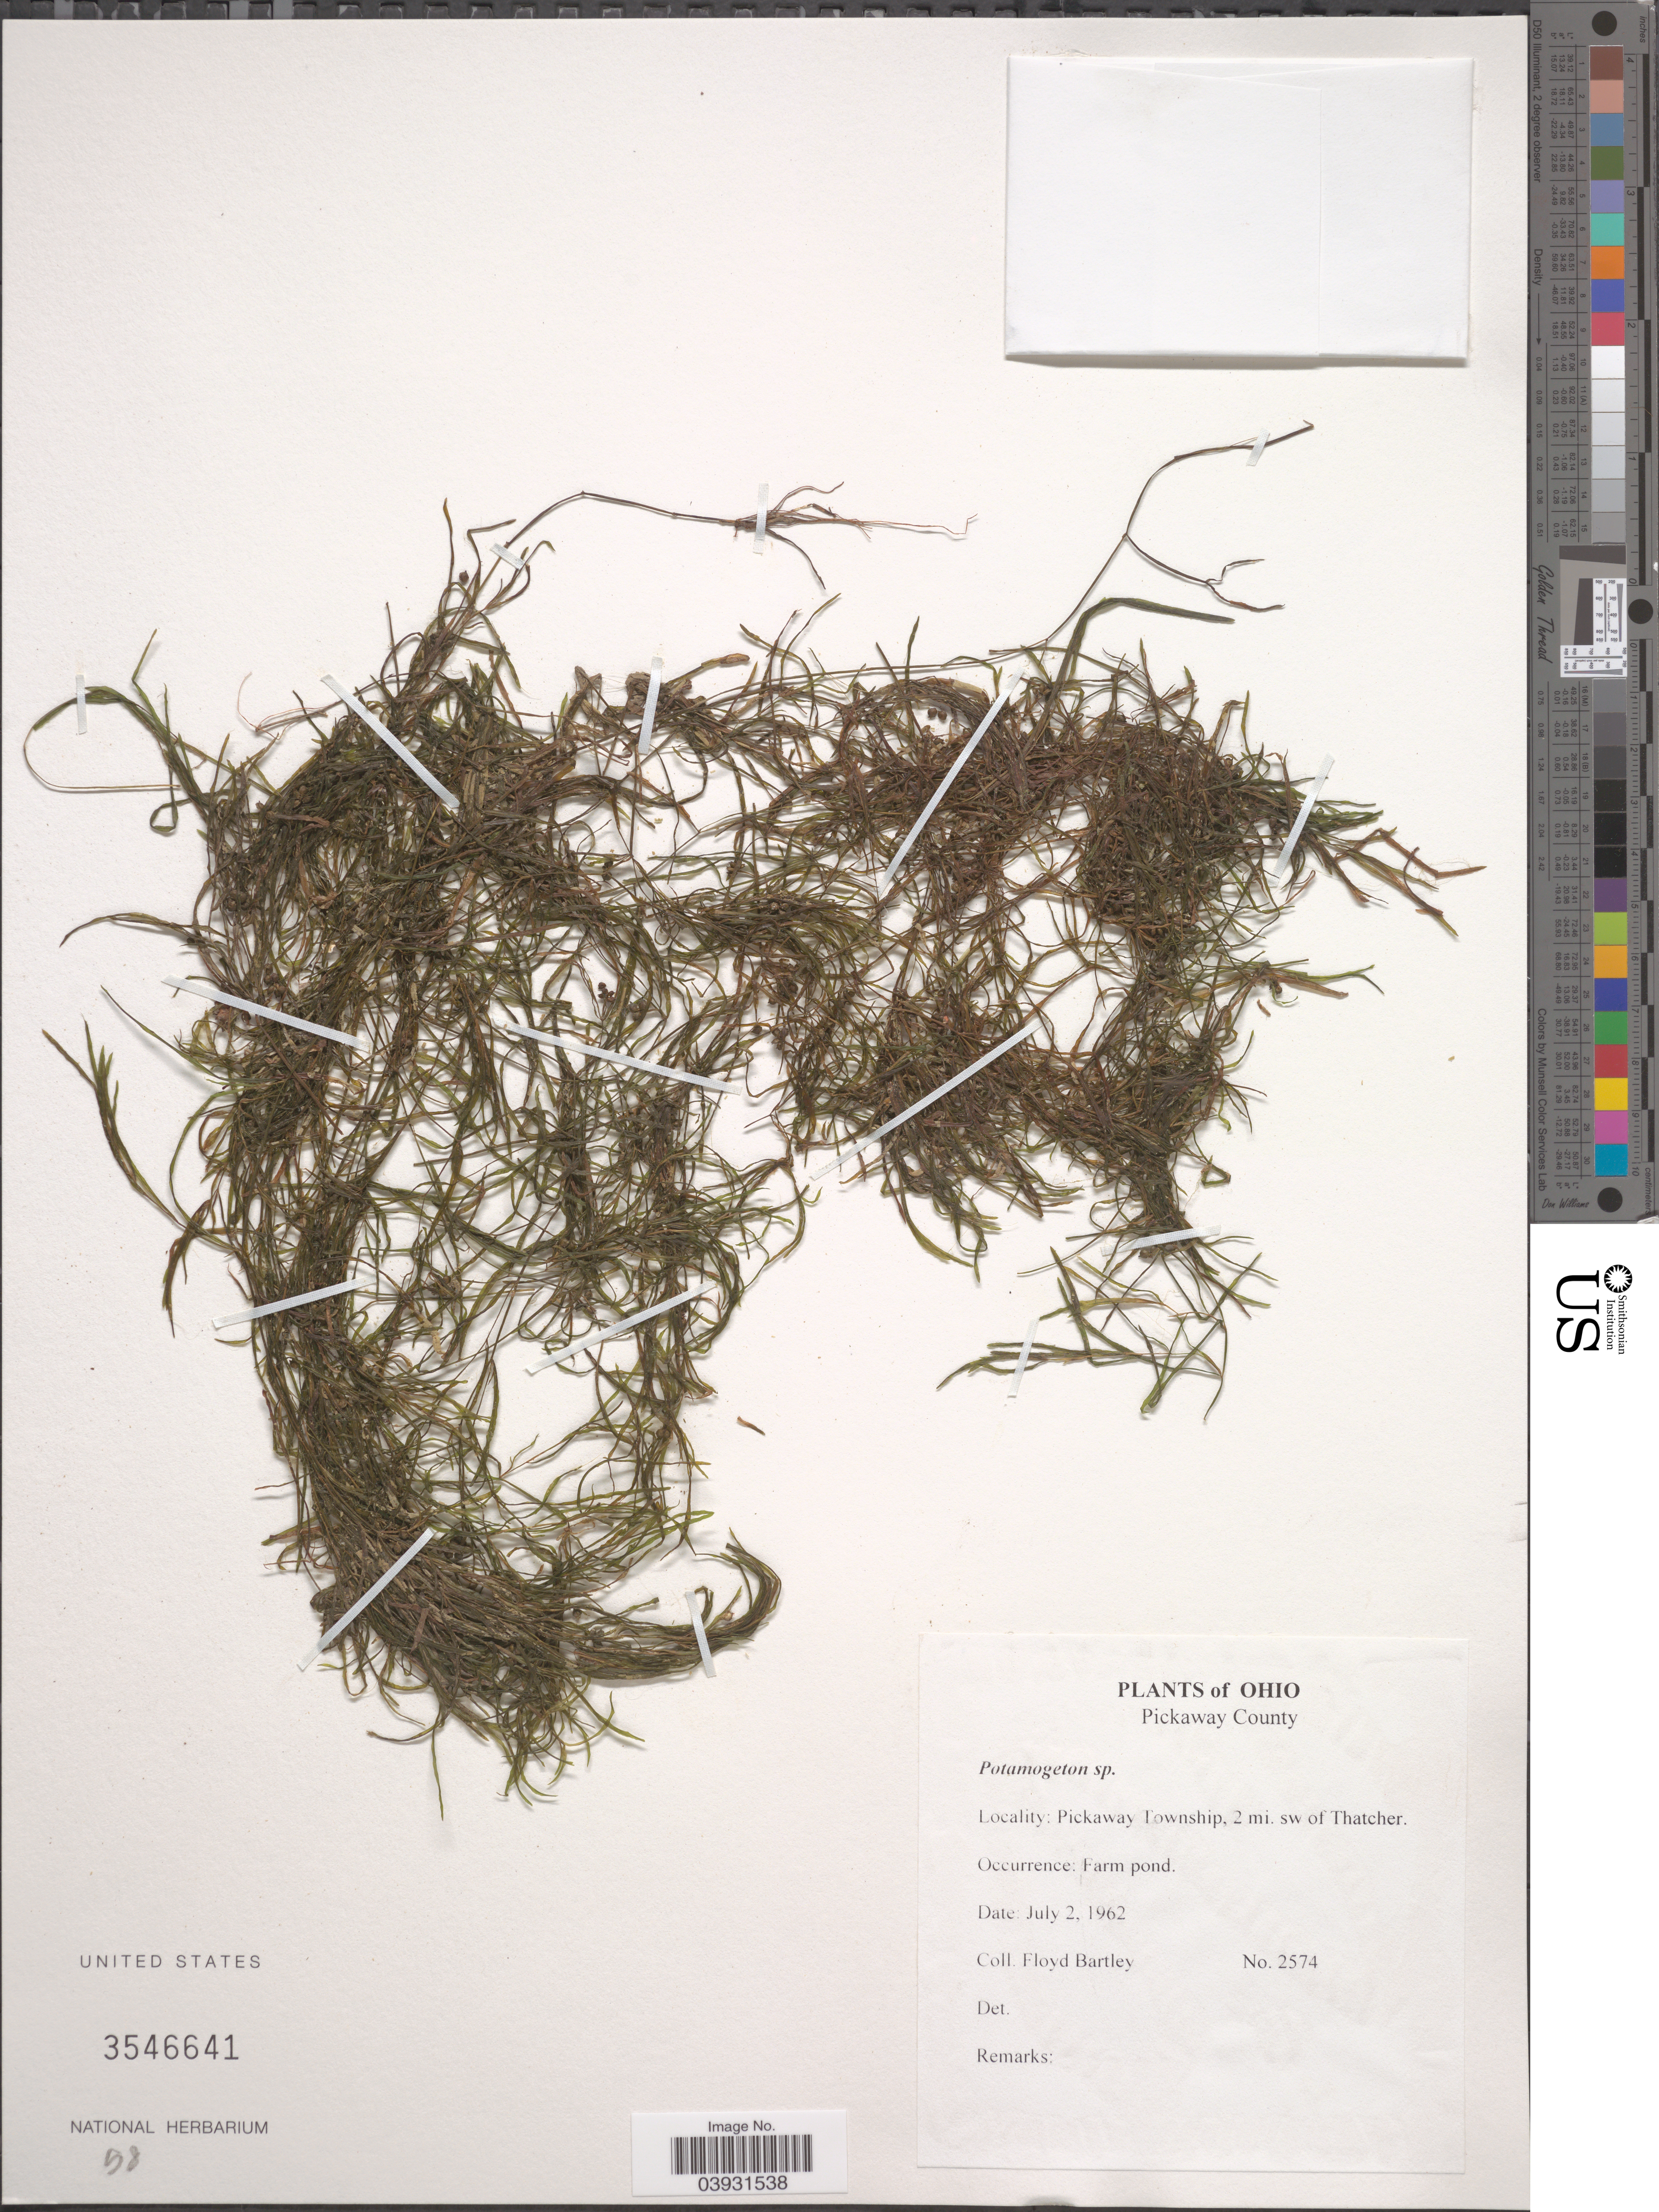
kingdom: Plantae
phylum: Tracheophyta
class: Liliopsida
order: Alismatales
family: Potamogetonaceae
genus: Potamogeton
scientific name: Potamogeton sp.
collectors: F. Bartley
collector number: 2574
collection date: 1962-07-02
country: United States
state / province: Ohio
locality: Pickaway County. Pickaway Township, 2 mi. sw of Thatcher.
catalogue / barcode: US 3546641